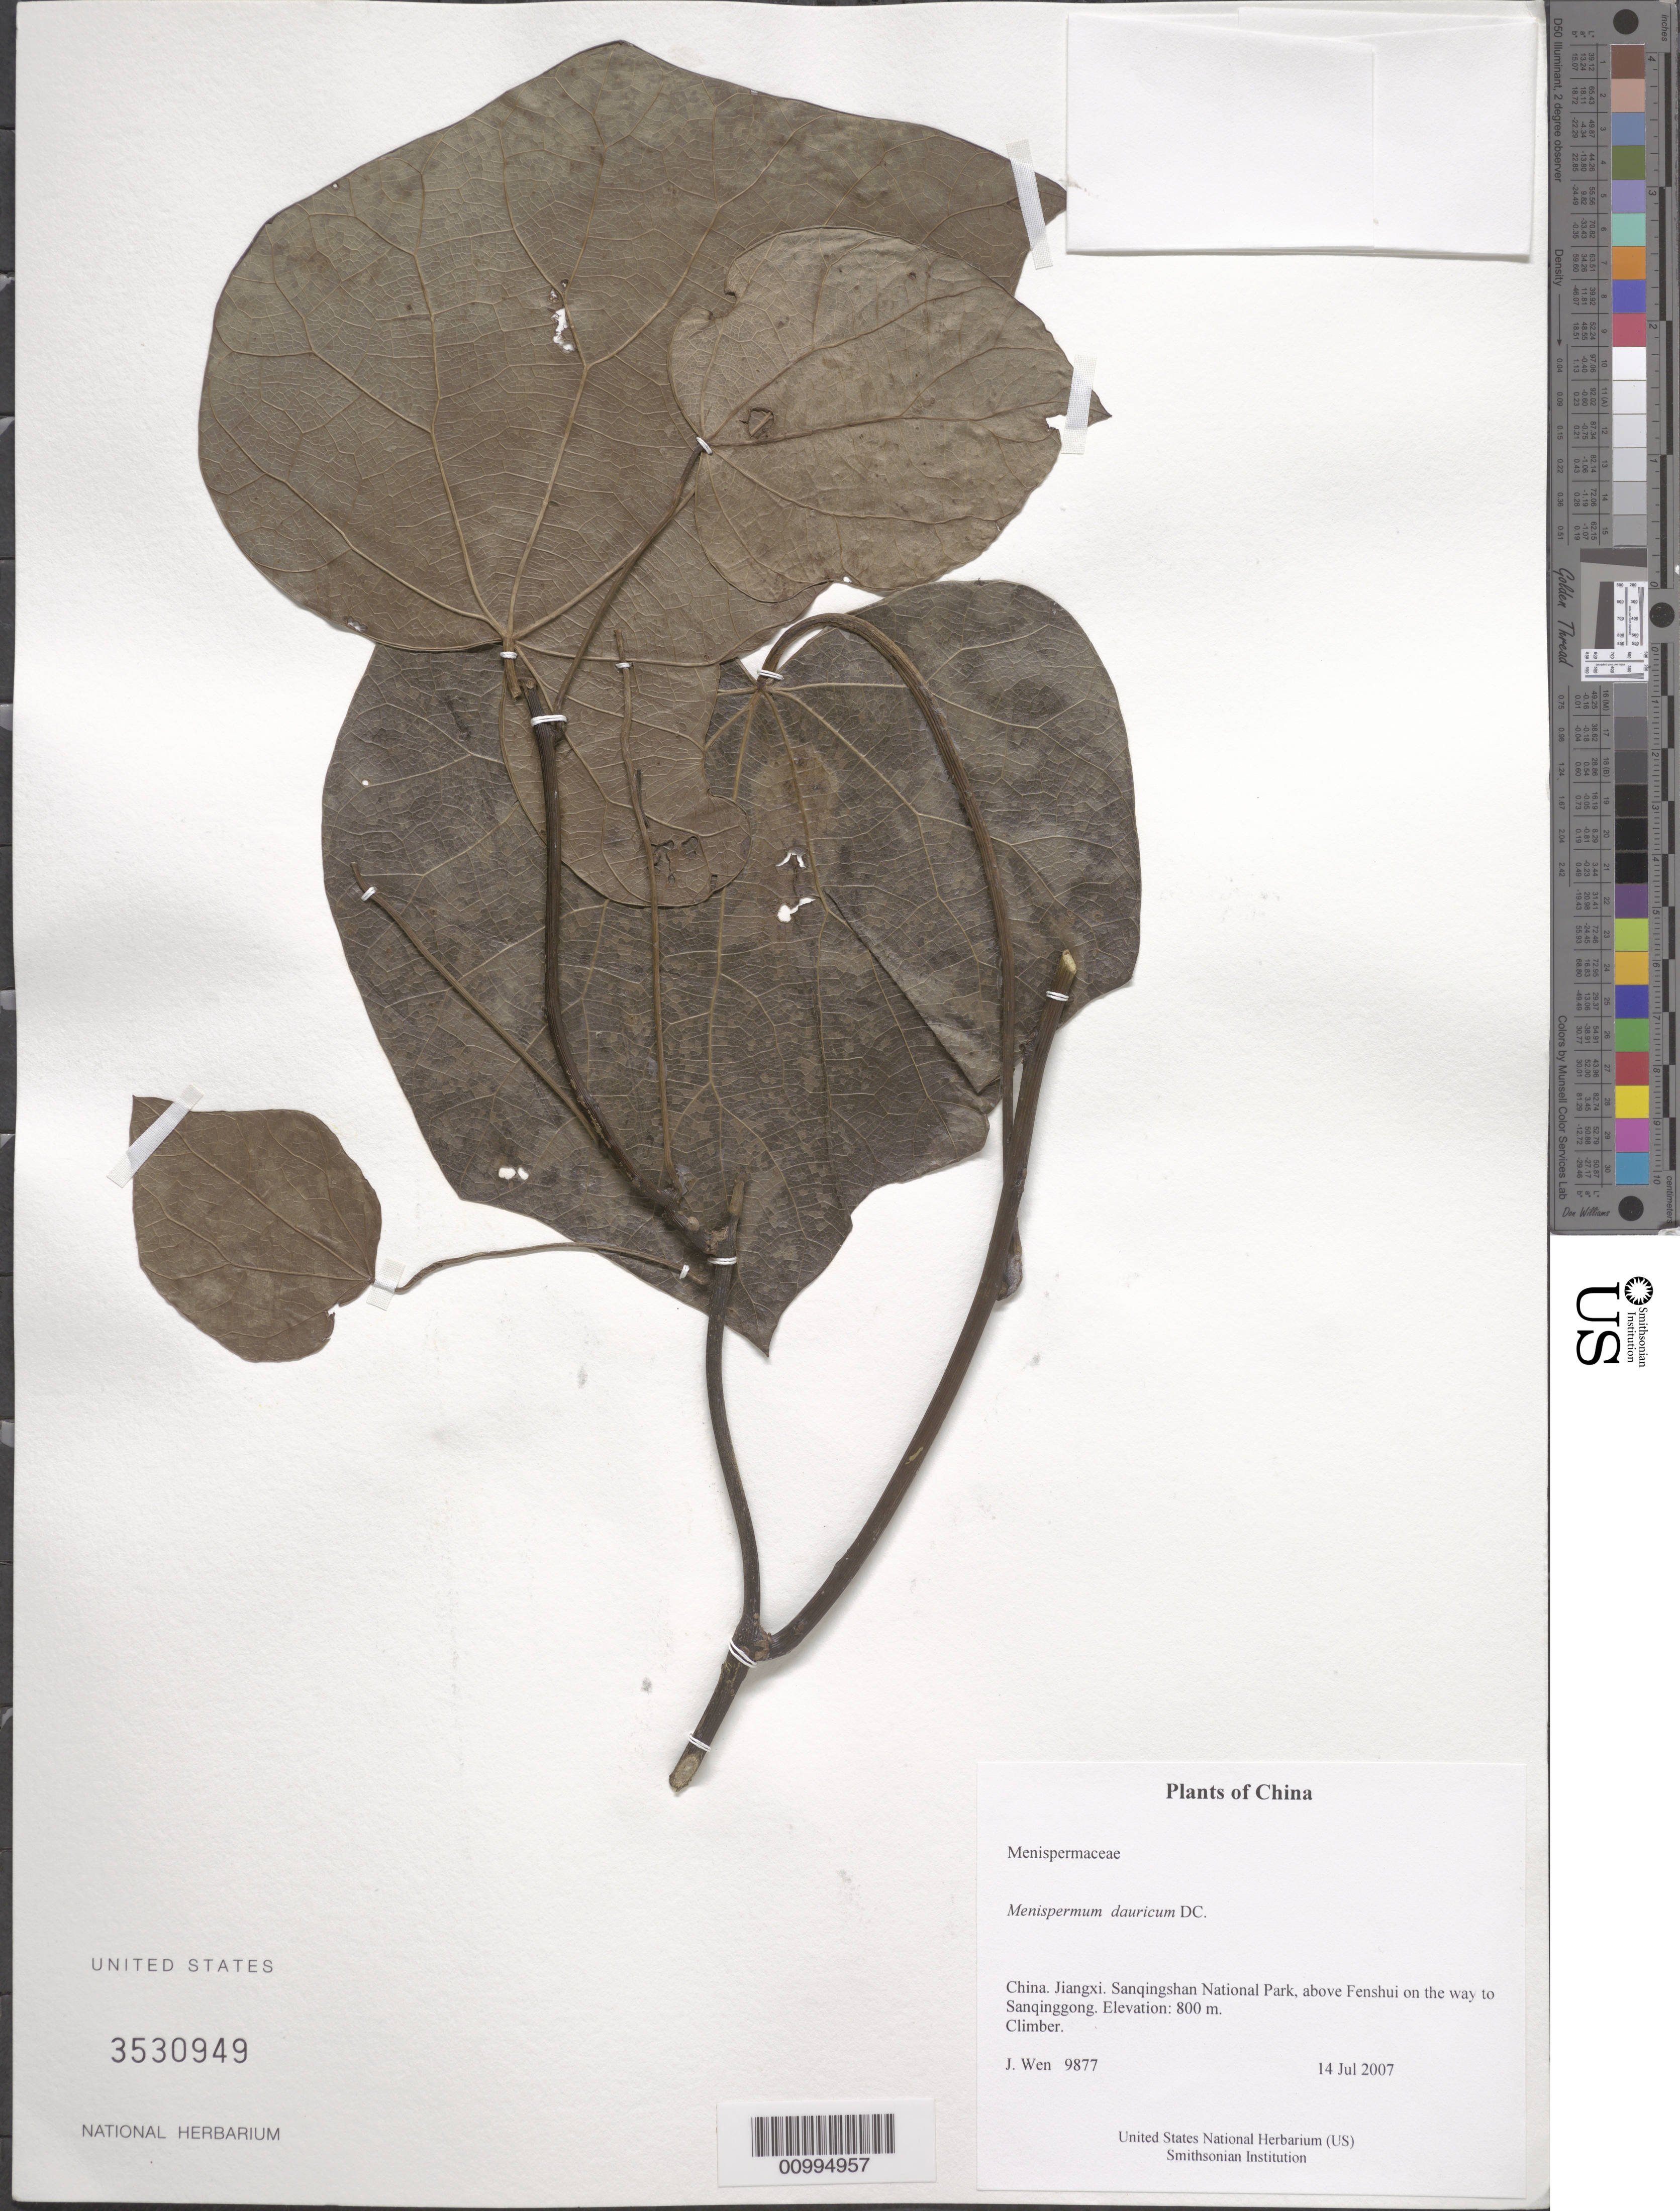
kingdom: Plantae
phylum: Tracheophyta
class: Magnoliopsida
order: Ranunculales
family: Menispermaceae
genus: Menispermum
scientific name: Menispermum dauricum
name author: DC.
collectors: J. Wen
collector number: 9877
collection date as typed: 14 Jul 2007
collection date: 2007-07-14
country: China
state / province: Jiangxi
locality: Sanqingshan National Park, above Fenshui on the way to Sanqinggong.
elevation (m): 800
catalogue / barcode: US 3530949